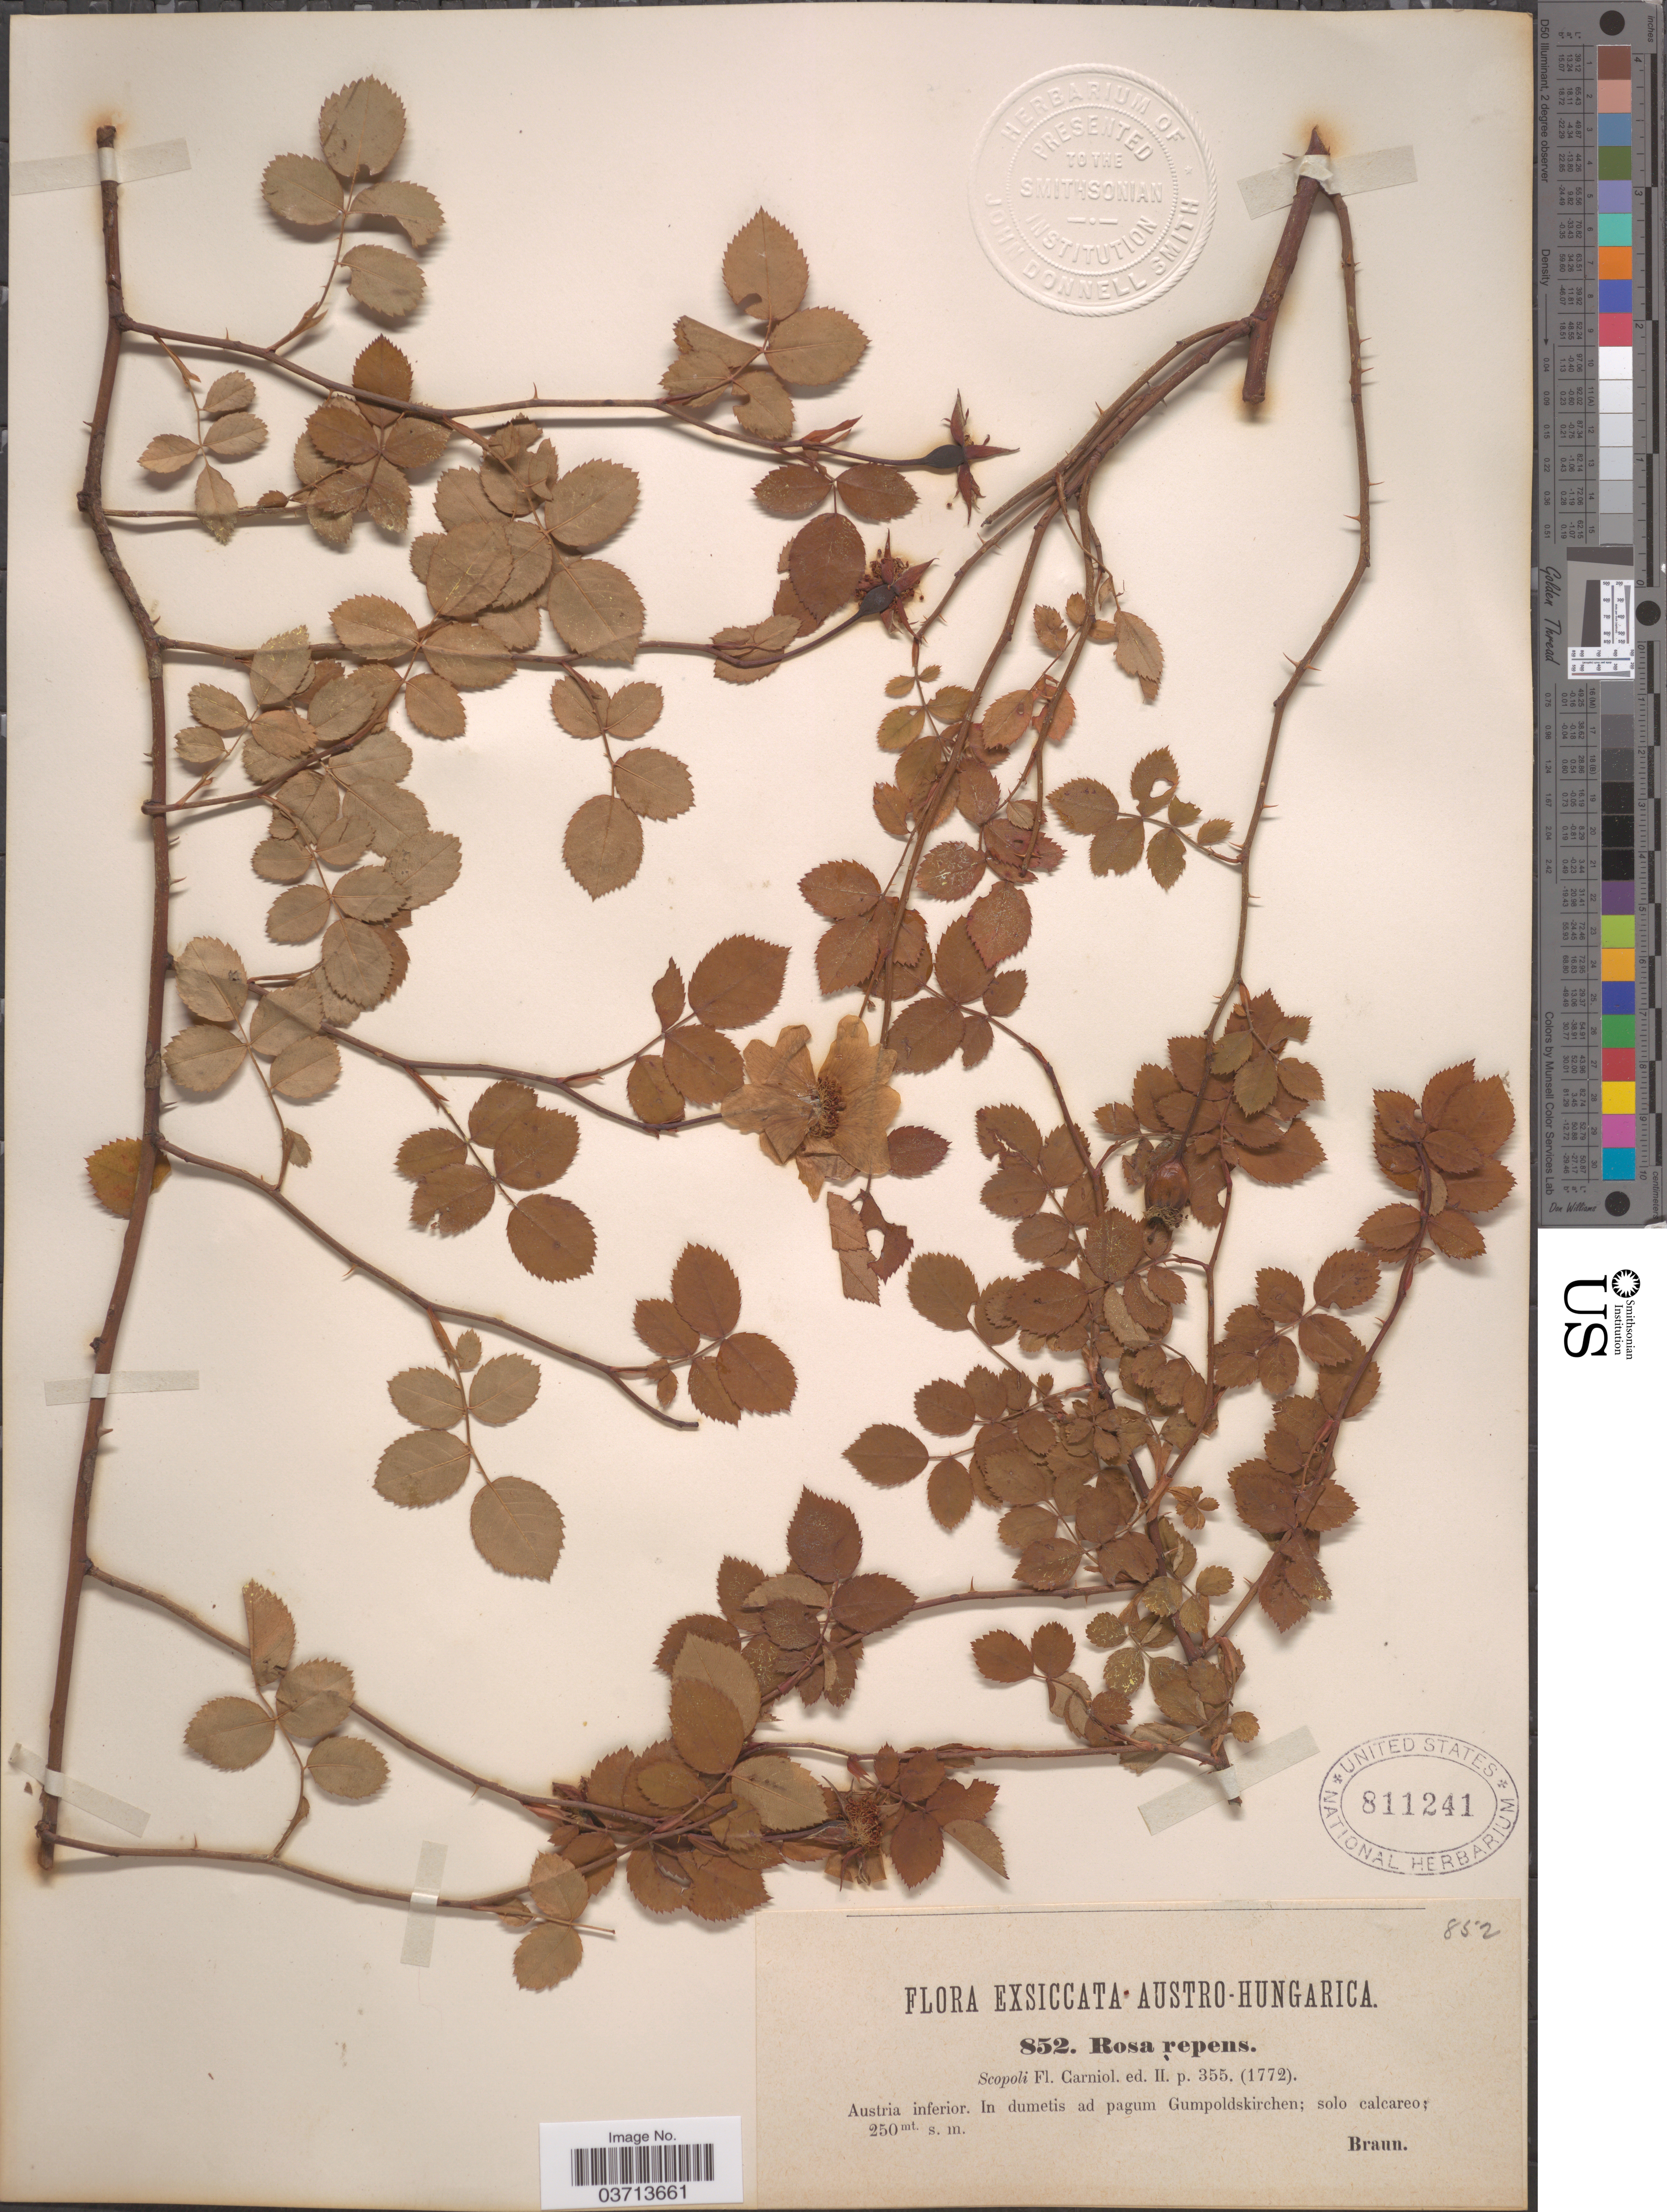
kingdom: Plantae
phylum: Tracheophyta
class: Magnoliopsida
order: Rosales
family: Rosaceae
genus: Rosa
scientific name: Rosa repens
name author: Scop.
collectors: Braun, --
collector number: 852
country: Austria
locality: Austro-Hungarica. Austria inferior. In dumetis ad pagum Gumpoldskirchen.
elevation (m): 250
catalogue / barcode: US 811241